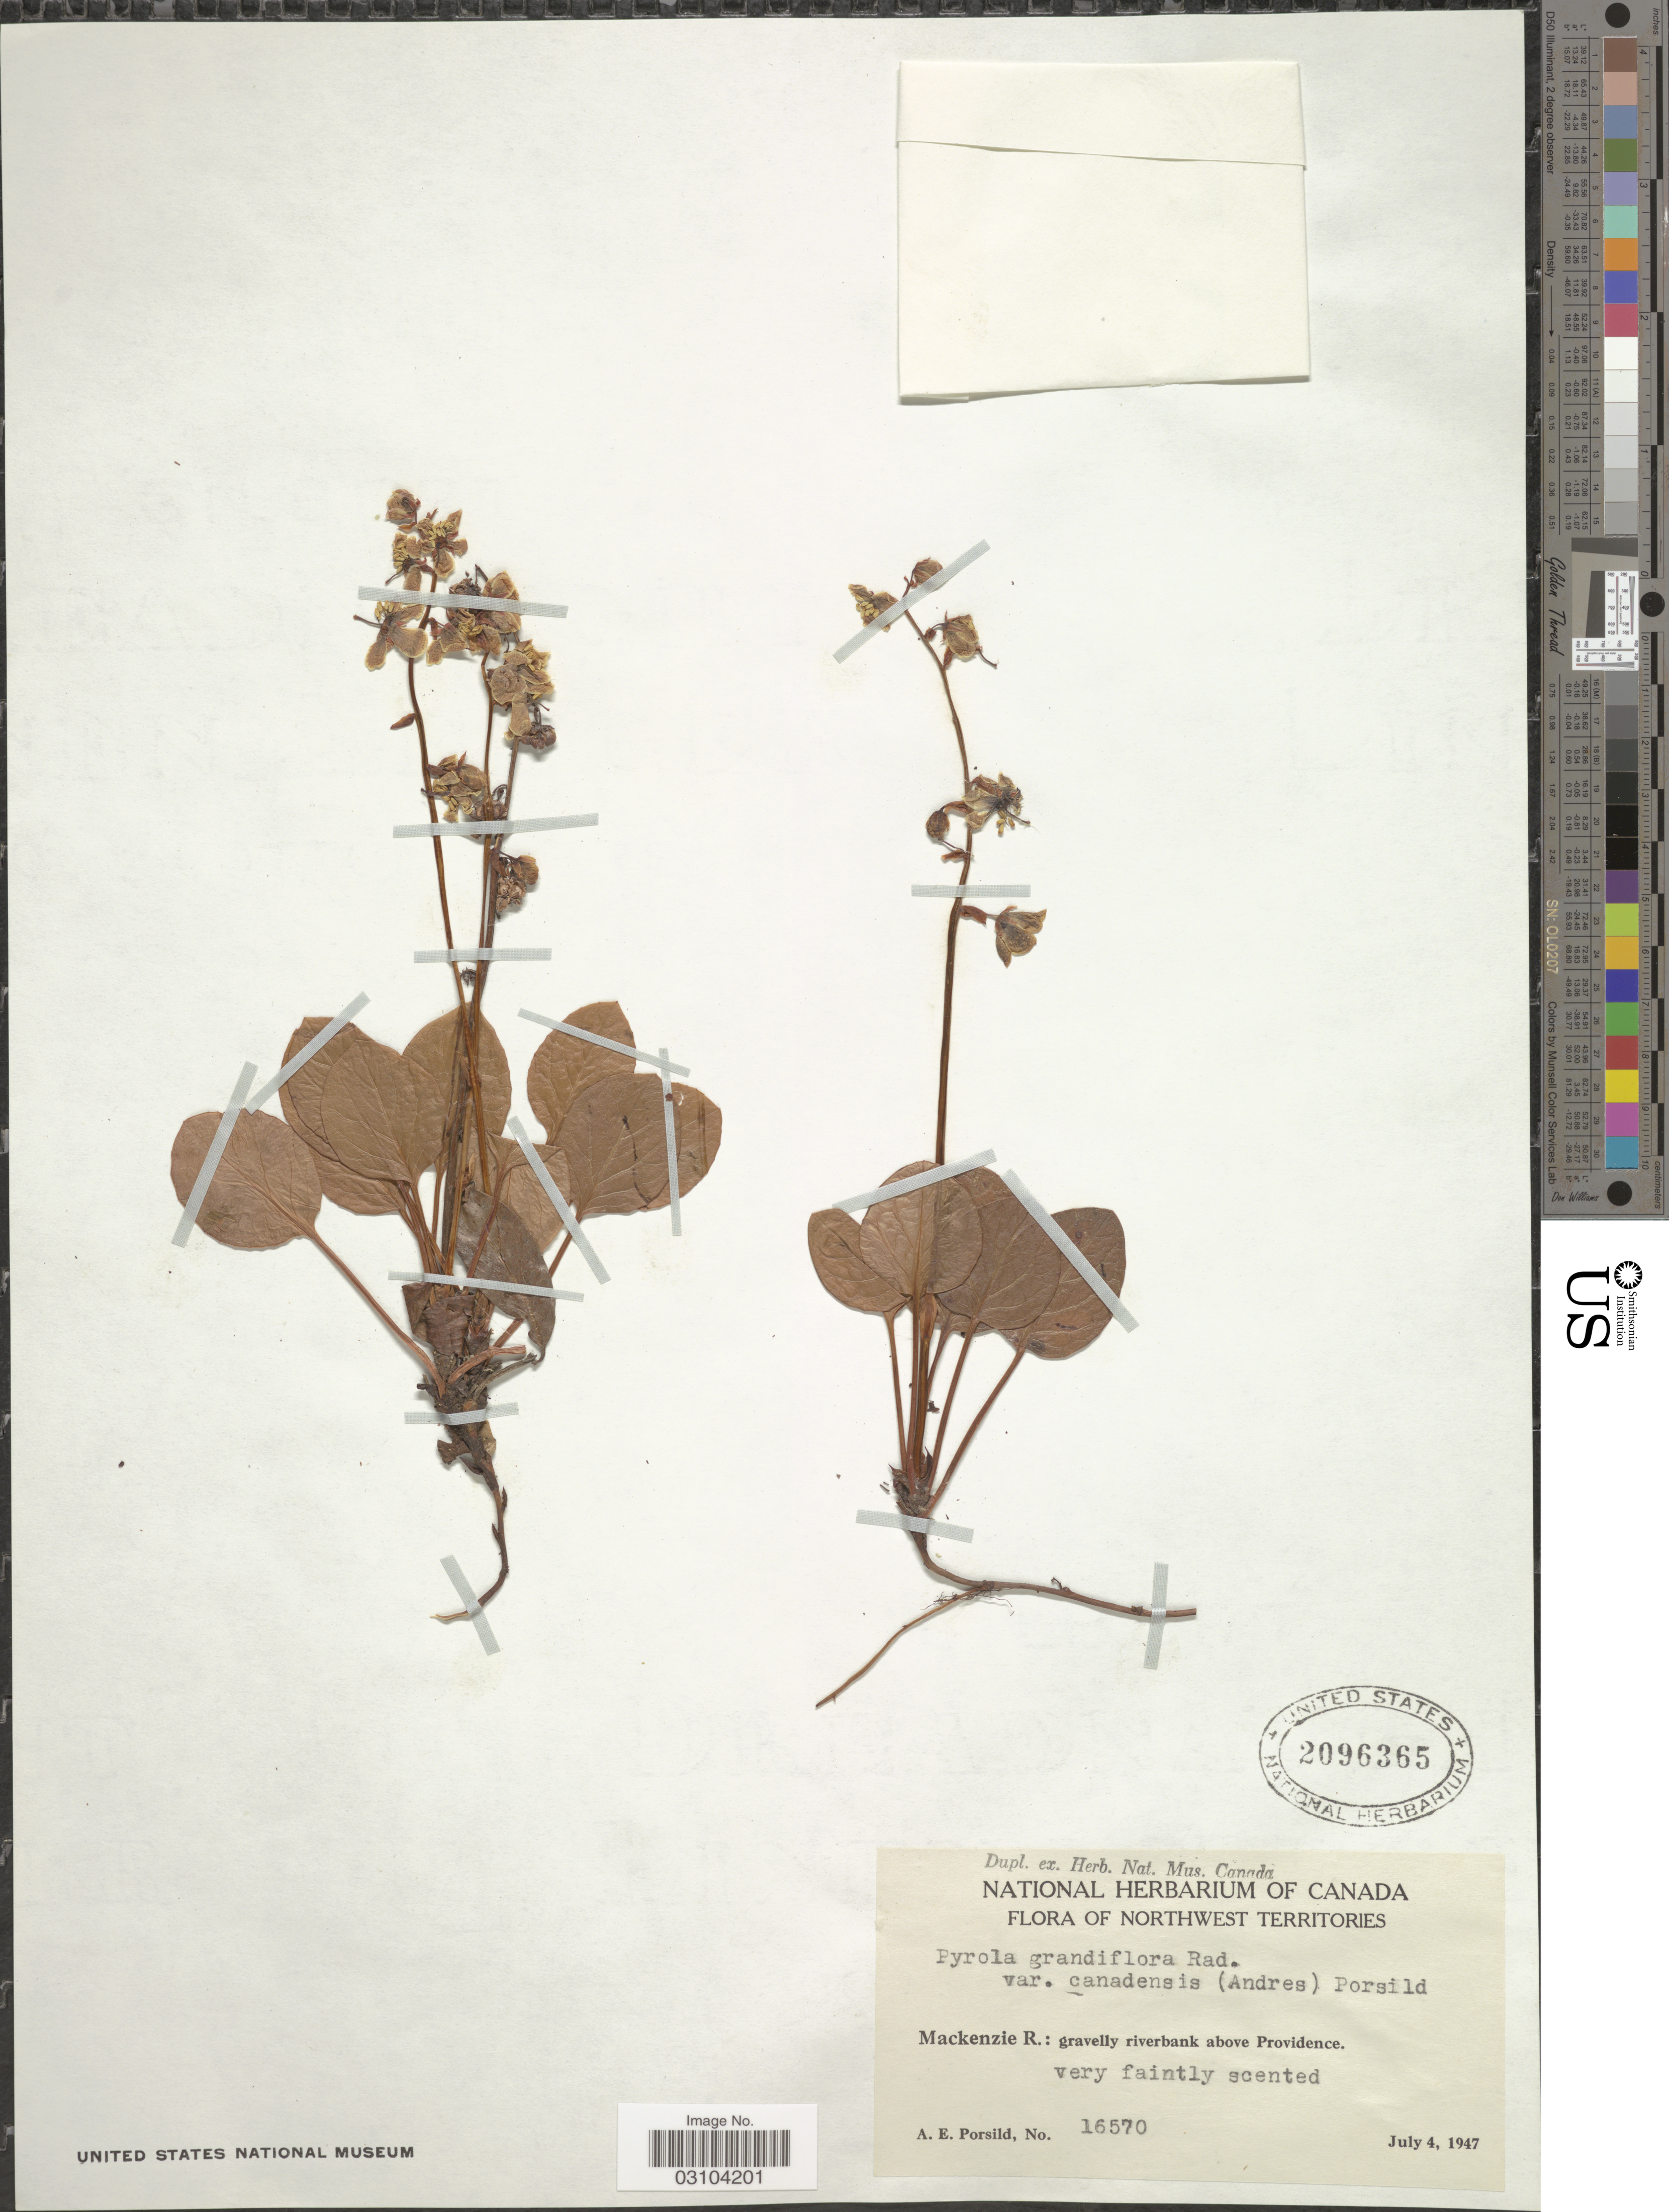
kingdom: Plantae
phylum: Tracheophyta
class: Magnoliopsida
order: Ericales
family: Ericaceae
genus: Pyrola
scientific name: Pyrola grandiflora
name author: Radius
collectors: A. E. Porsild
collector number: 16570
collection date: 1947-07-04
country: Canada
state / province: Northwest Territories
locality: Mackenzie R.: gravelly riverbank above Providence.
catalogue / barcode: US 2096365